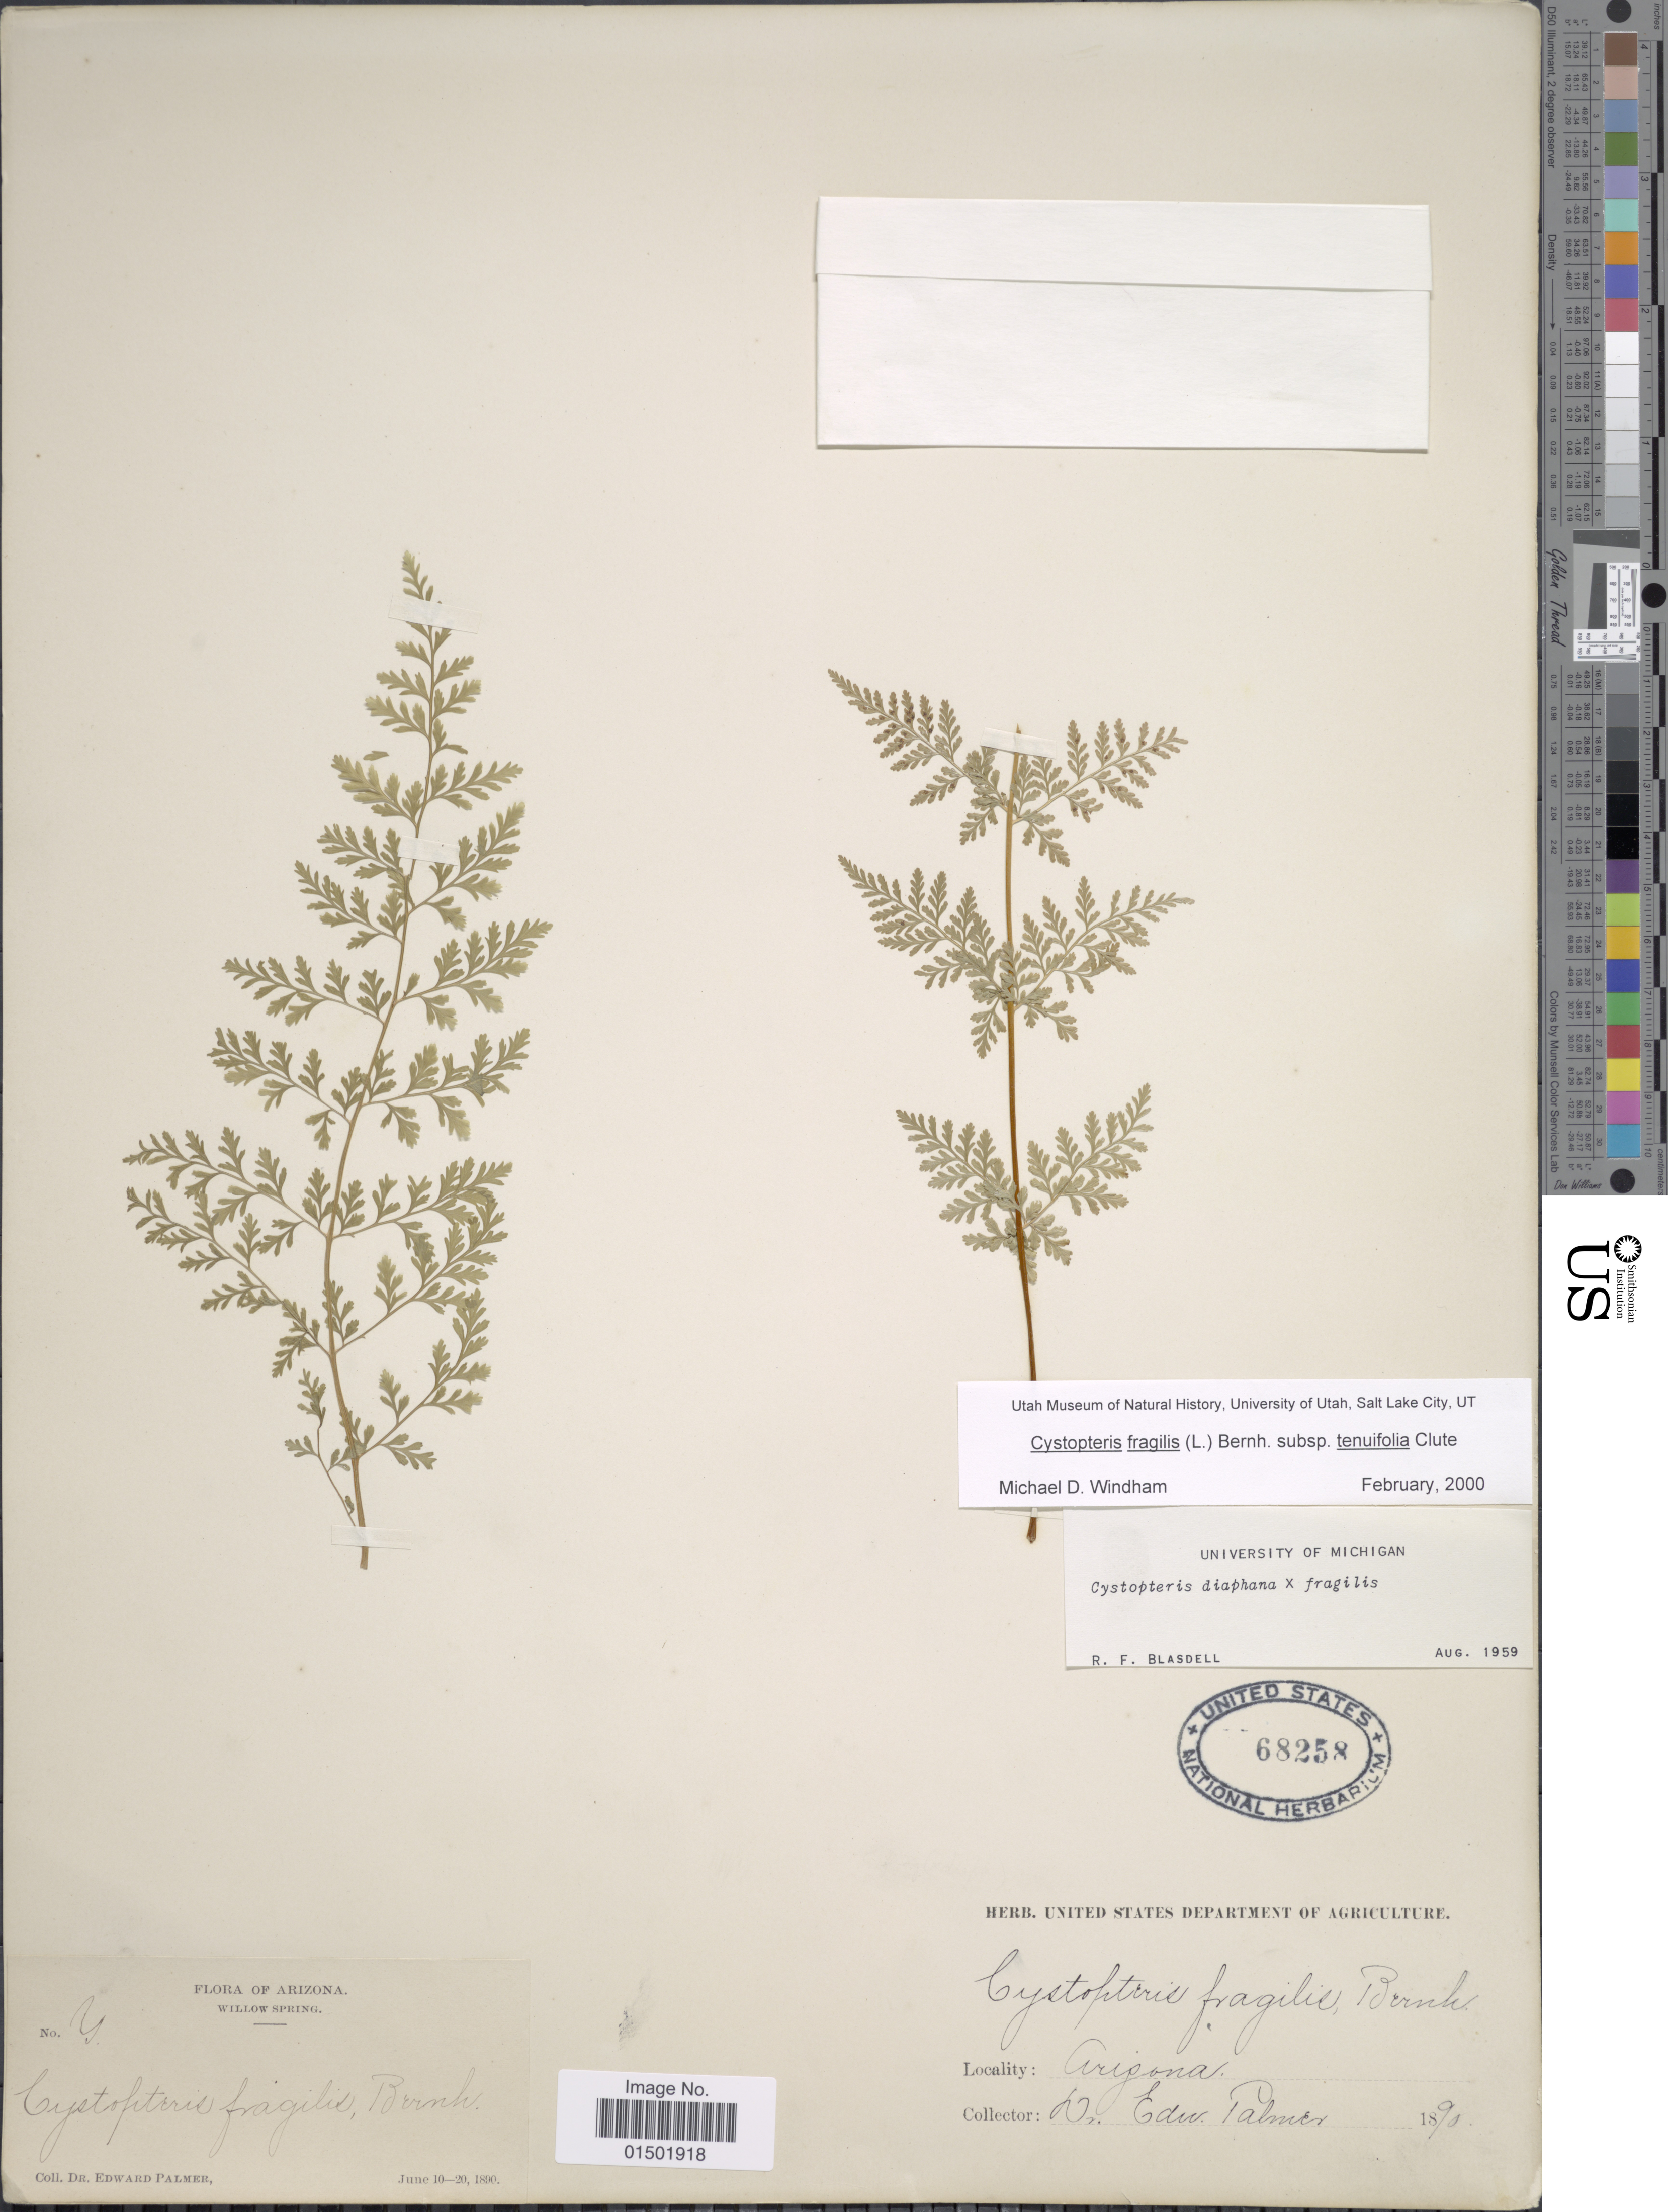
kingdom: Plantae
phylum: Tracheophyta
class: Polypodiopsida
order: Polypodiales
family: Cystopteridaceae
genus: Cystopteris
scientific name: Cystopteris fragilis var. tenuifolia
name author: (Clute) M. Broun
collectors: E. Palmer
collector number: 4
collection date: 1890-06-10/1890-06-20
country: United States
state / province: Arizona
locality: Willow Spring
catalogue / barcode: US 68258